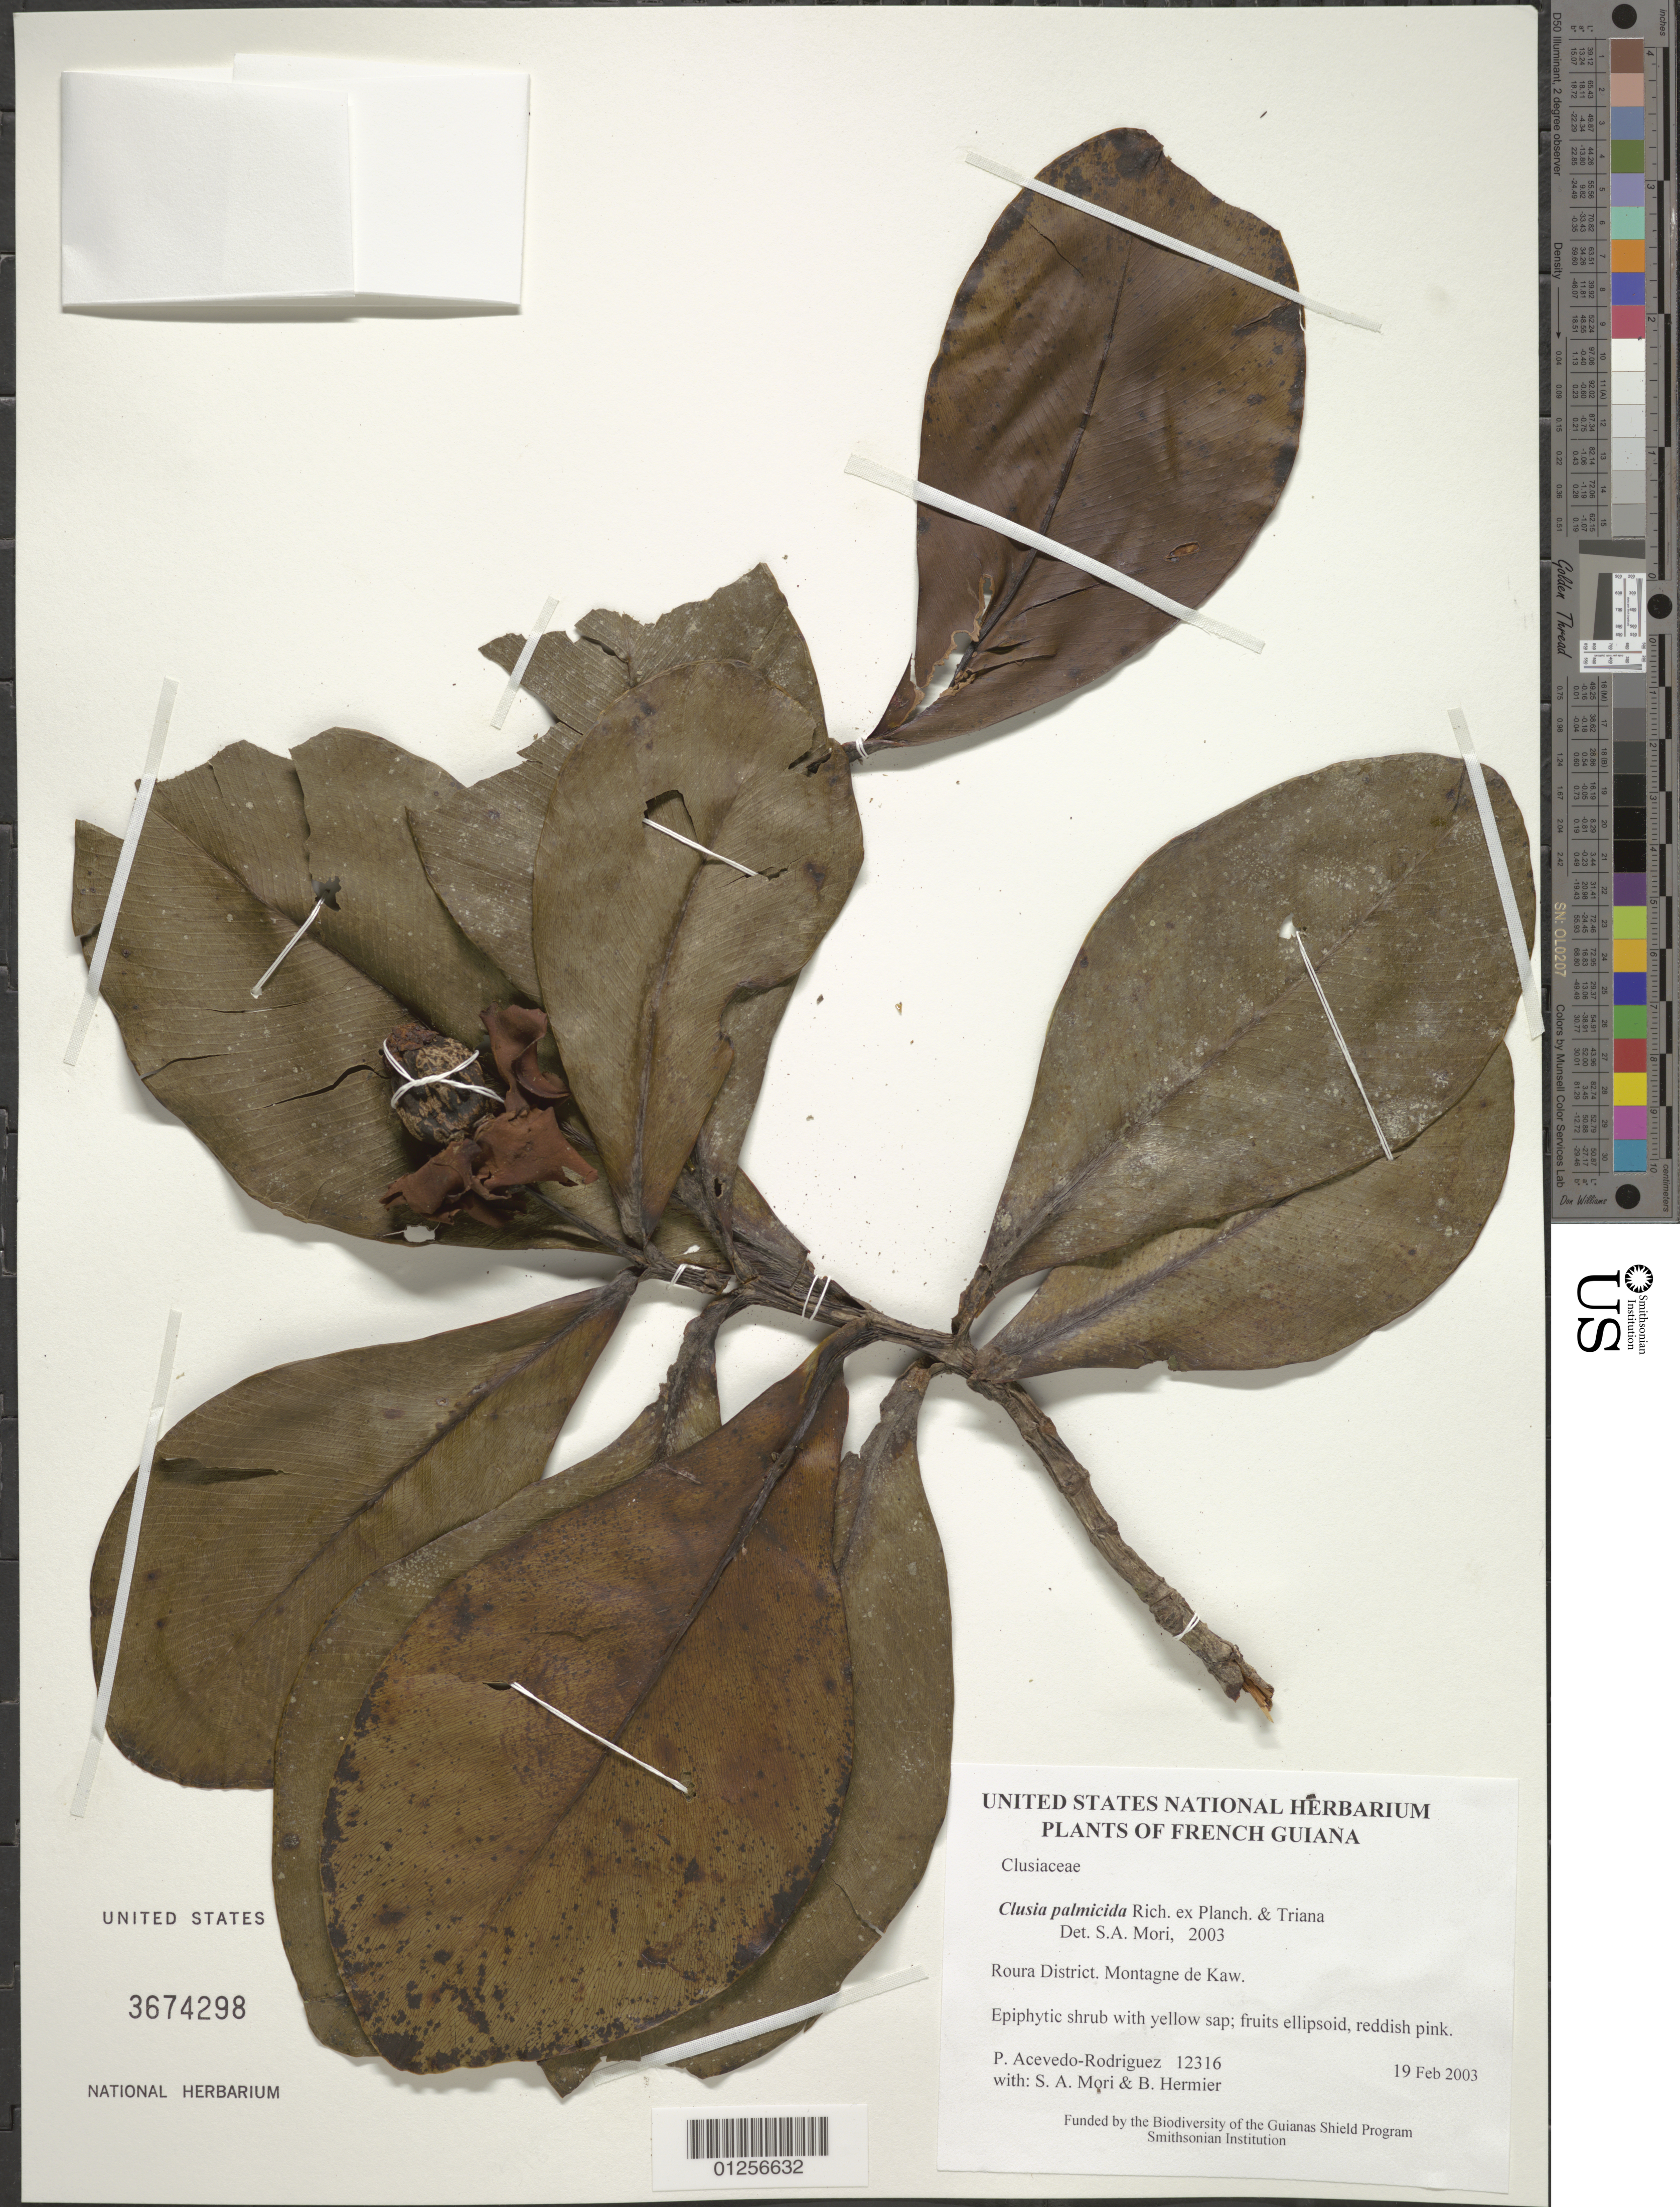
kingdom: Plantae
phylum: Tracheophyta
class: Magnoliopsida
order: Malpighiales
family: Clusiaceae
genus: Clusia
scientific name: Clusia palmicida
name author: Rich.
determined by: Mori, Scott A.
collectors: P. Acevedo-Rodr., S. Mori & B. Hermier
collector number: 12316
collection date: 2003-02-19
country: French Guiana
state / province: Cayenne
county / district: Roura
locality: Montagne de Kaw.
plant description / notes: NY, K, MO, US, P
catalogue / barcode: US 3674298